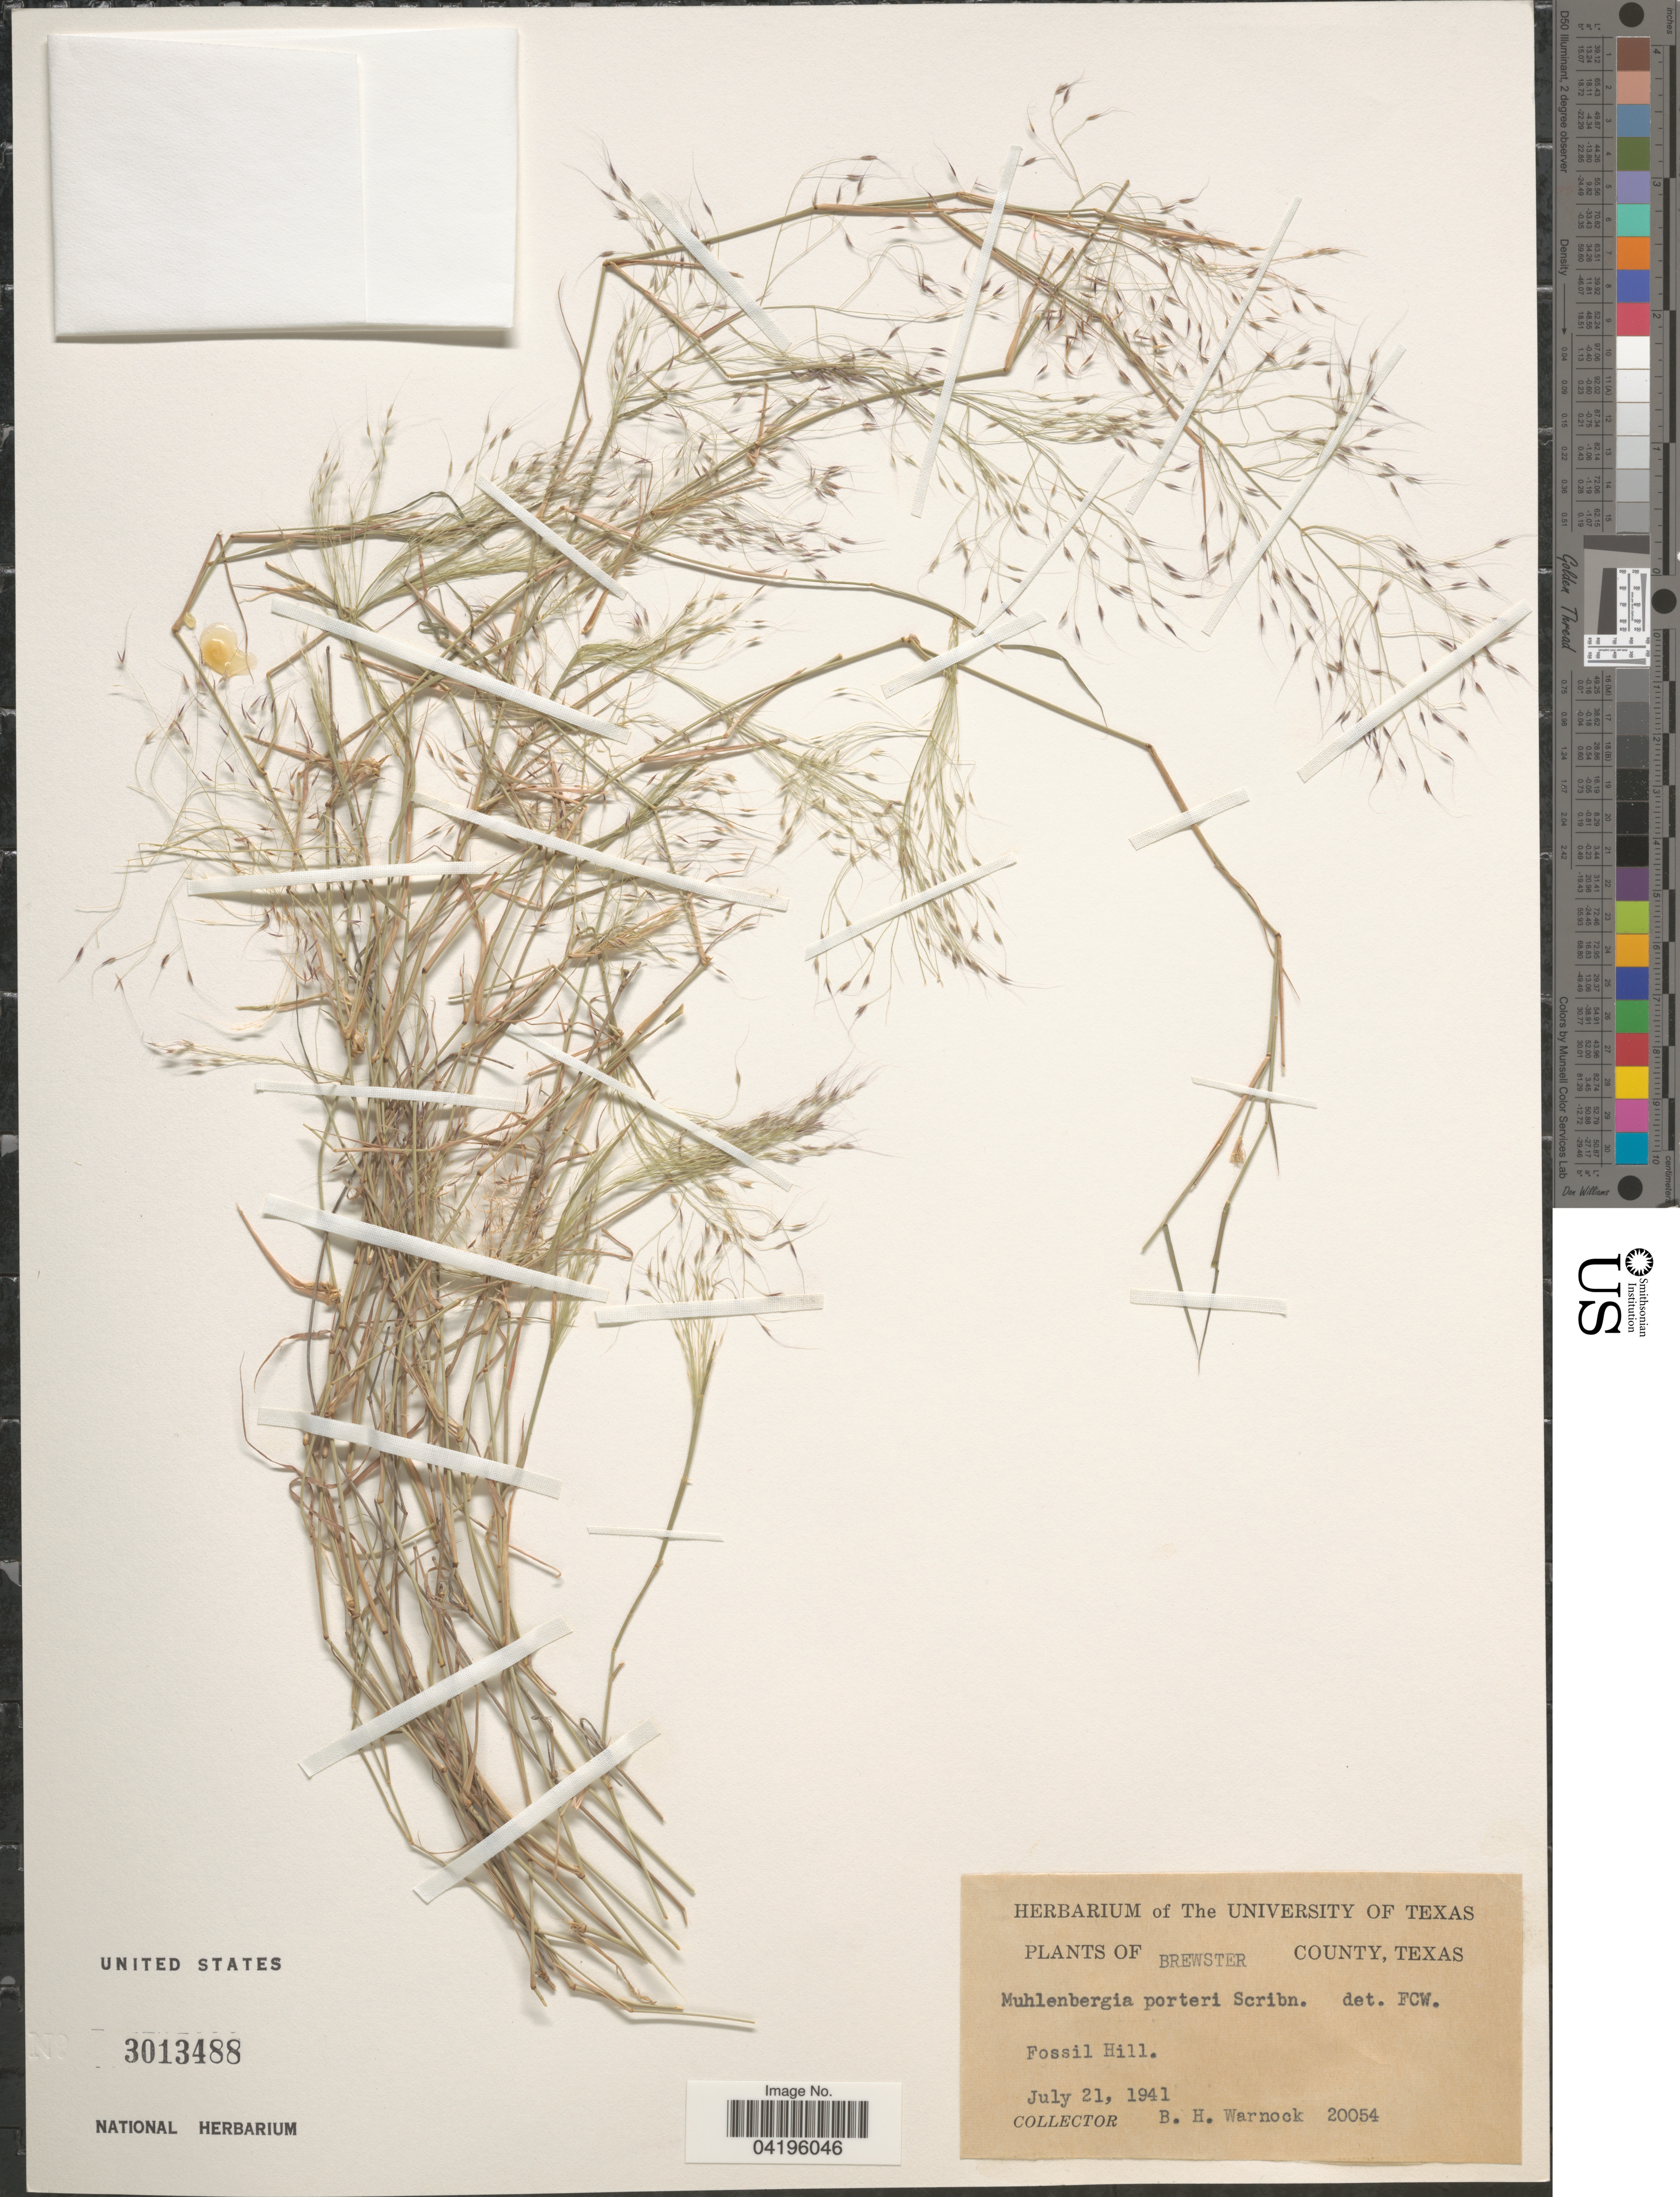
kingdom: Plantae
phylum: Tracheophyta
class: Liliopsida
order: Poales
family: Poaceae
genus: Muhlenbergia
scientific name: Muhlenbergia porteri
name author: Scribn. in W.J. Beal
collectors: B. H. Warnock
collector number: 20054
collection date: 1941-07-21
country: United States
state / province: Texas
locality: Brewster County. Fossil Hill.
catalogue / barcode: US 3013488